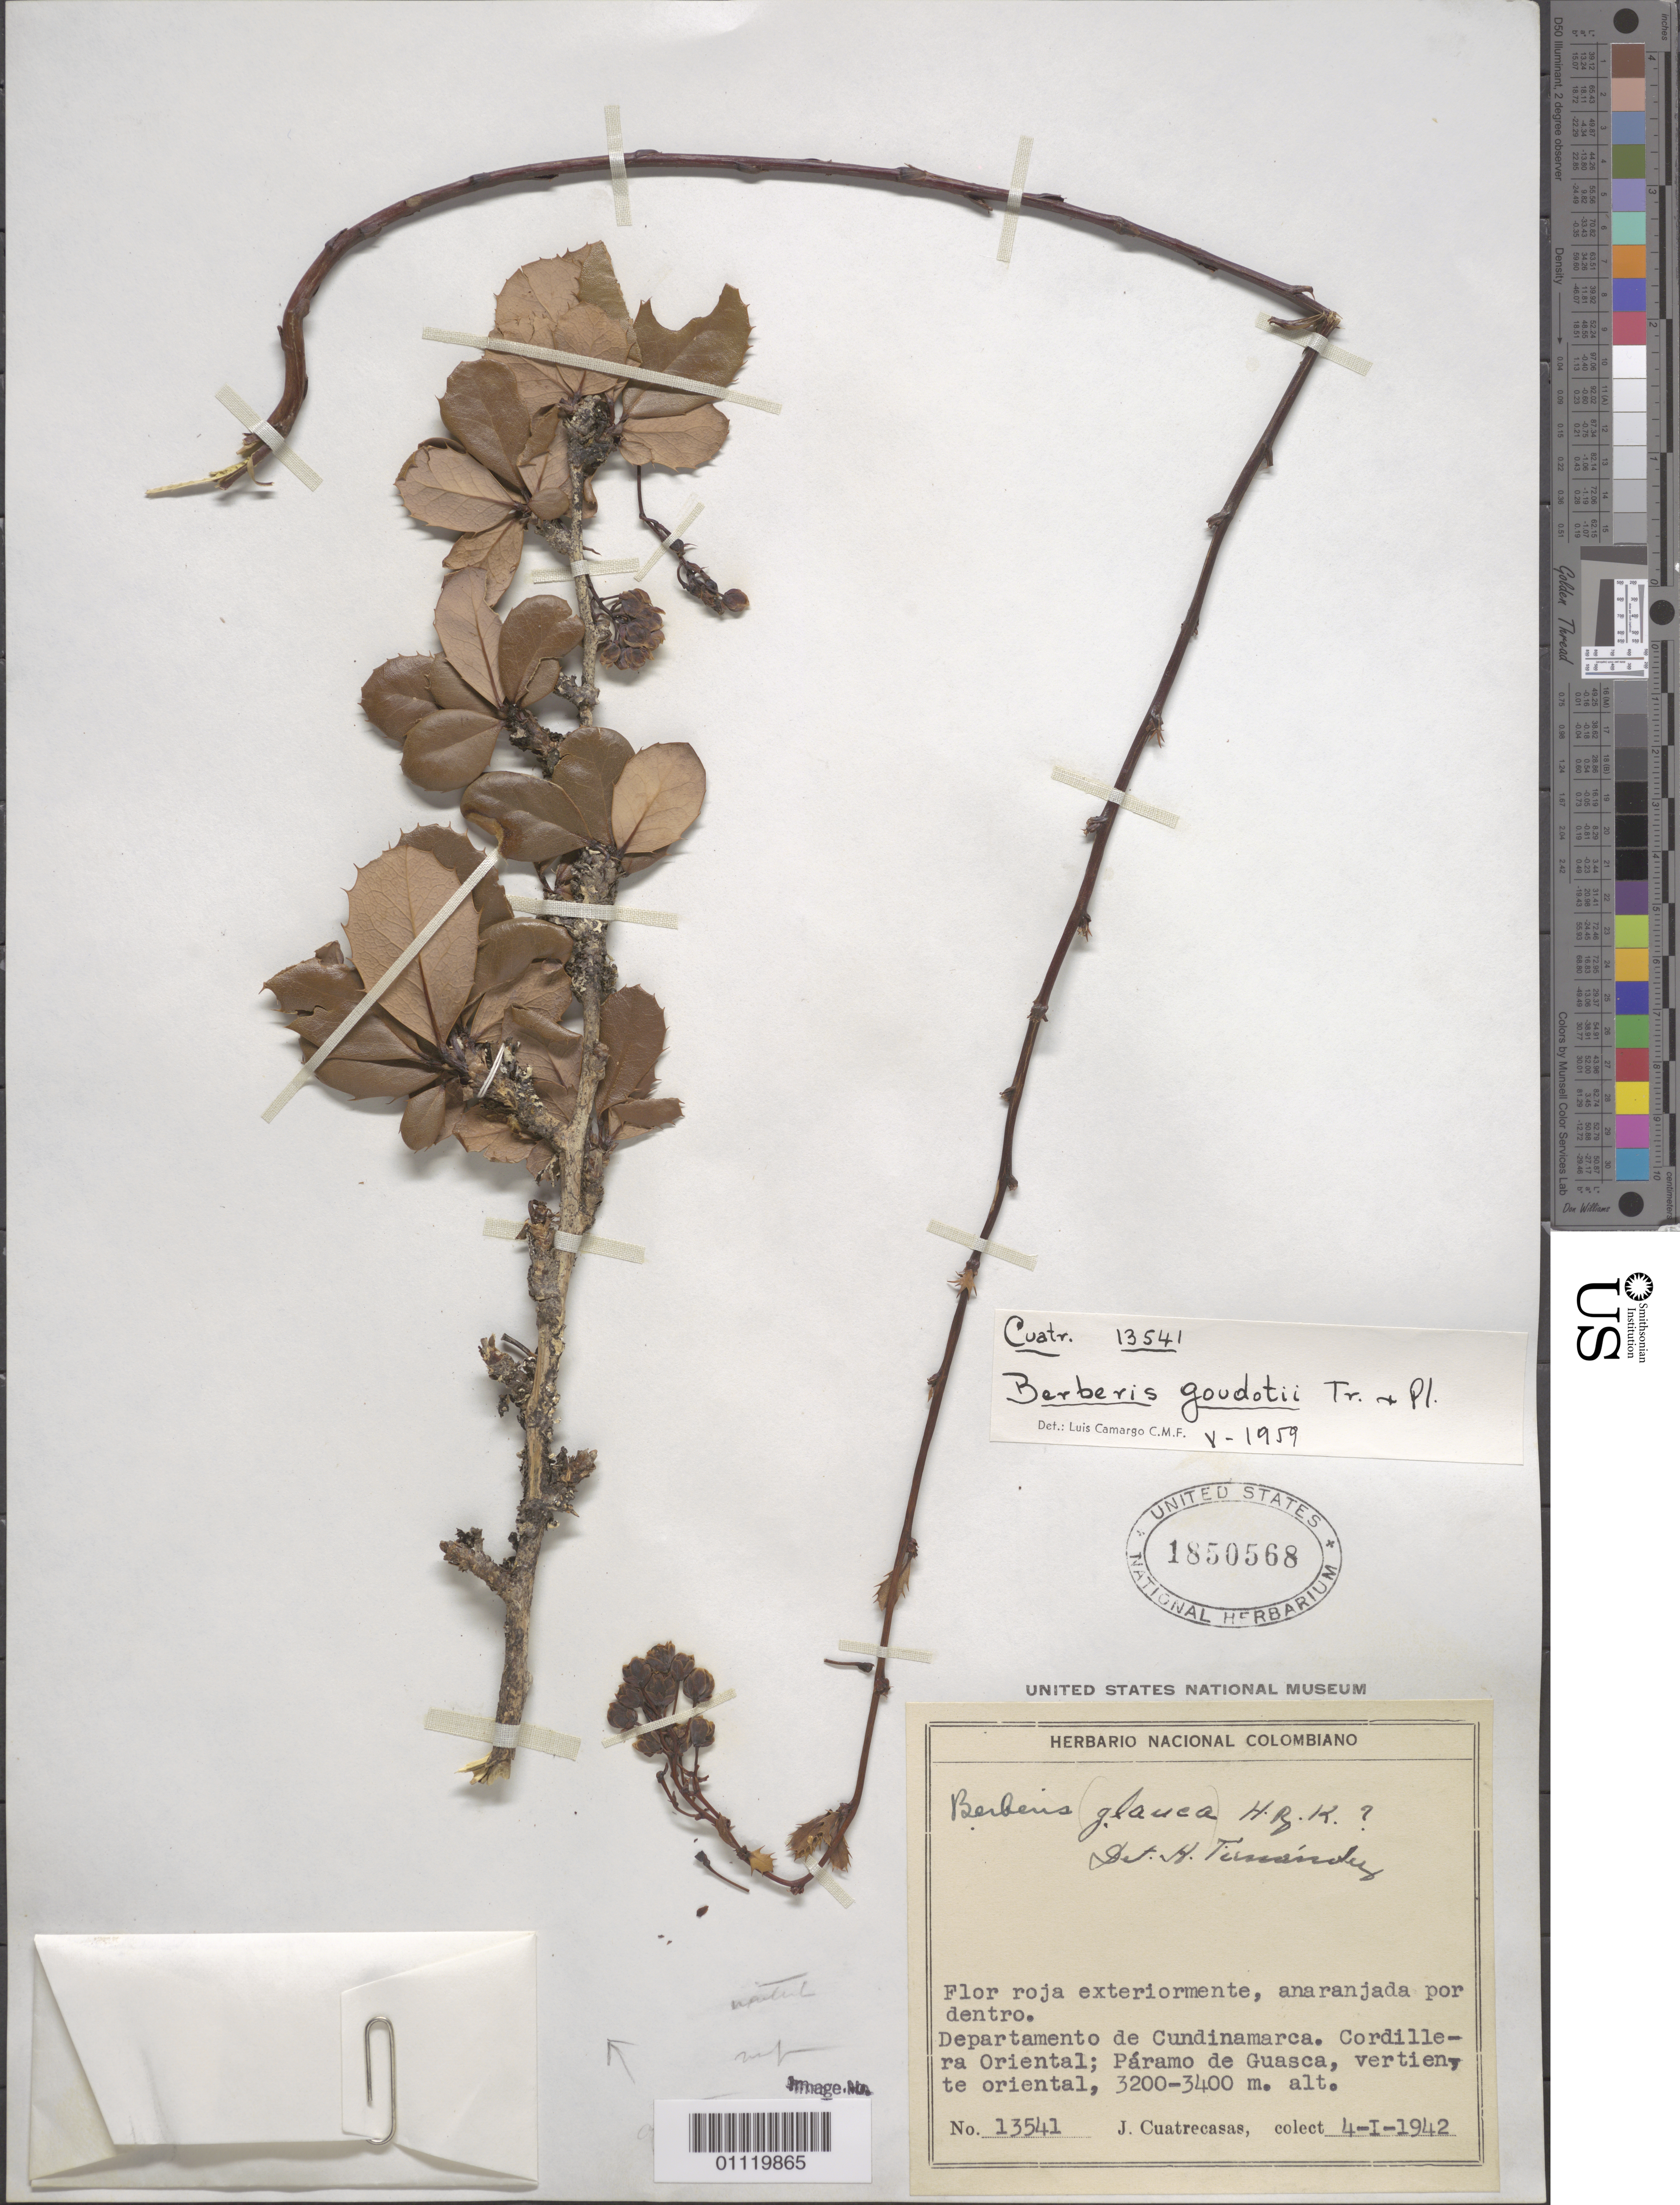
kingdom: Plantae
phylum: Tracheophyta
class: Magnoliopsida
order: Ranunculales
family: Berberidaceae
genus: Berberis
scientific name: Berberis goudotii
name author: Triana & Planch. ex Wedd.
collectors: J. Cuatrecasas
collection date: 1942-01-04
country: Colombia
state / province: Cundinamarca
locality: Cordillera Oriental; Paramo de Guasca, vertiente oriental.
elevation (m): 3200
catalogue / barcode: US 1850568